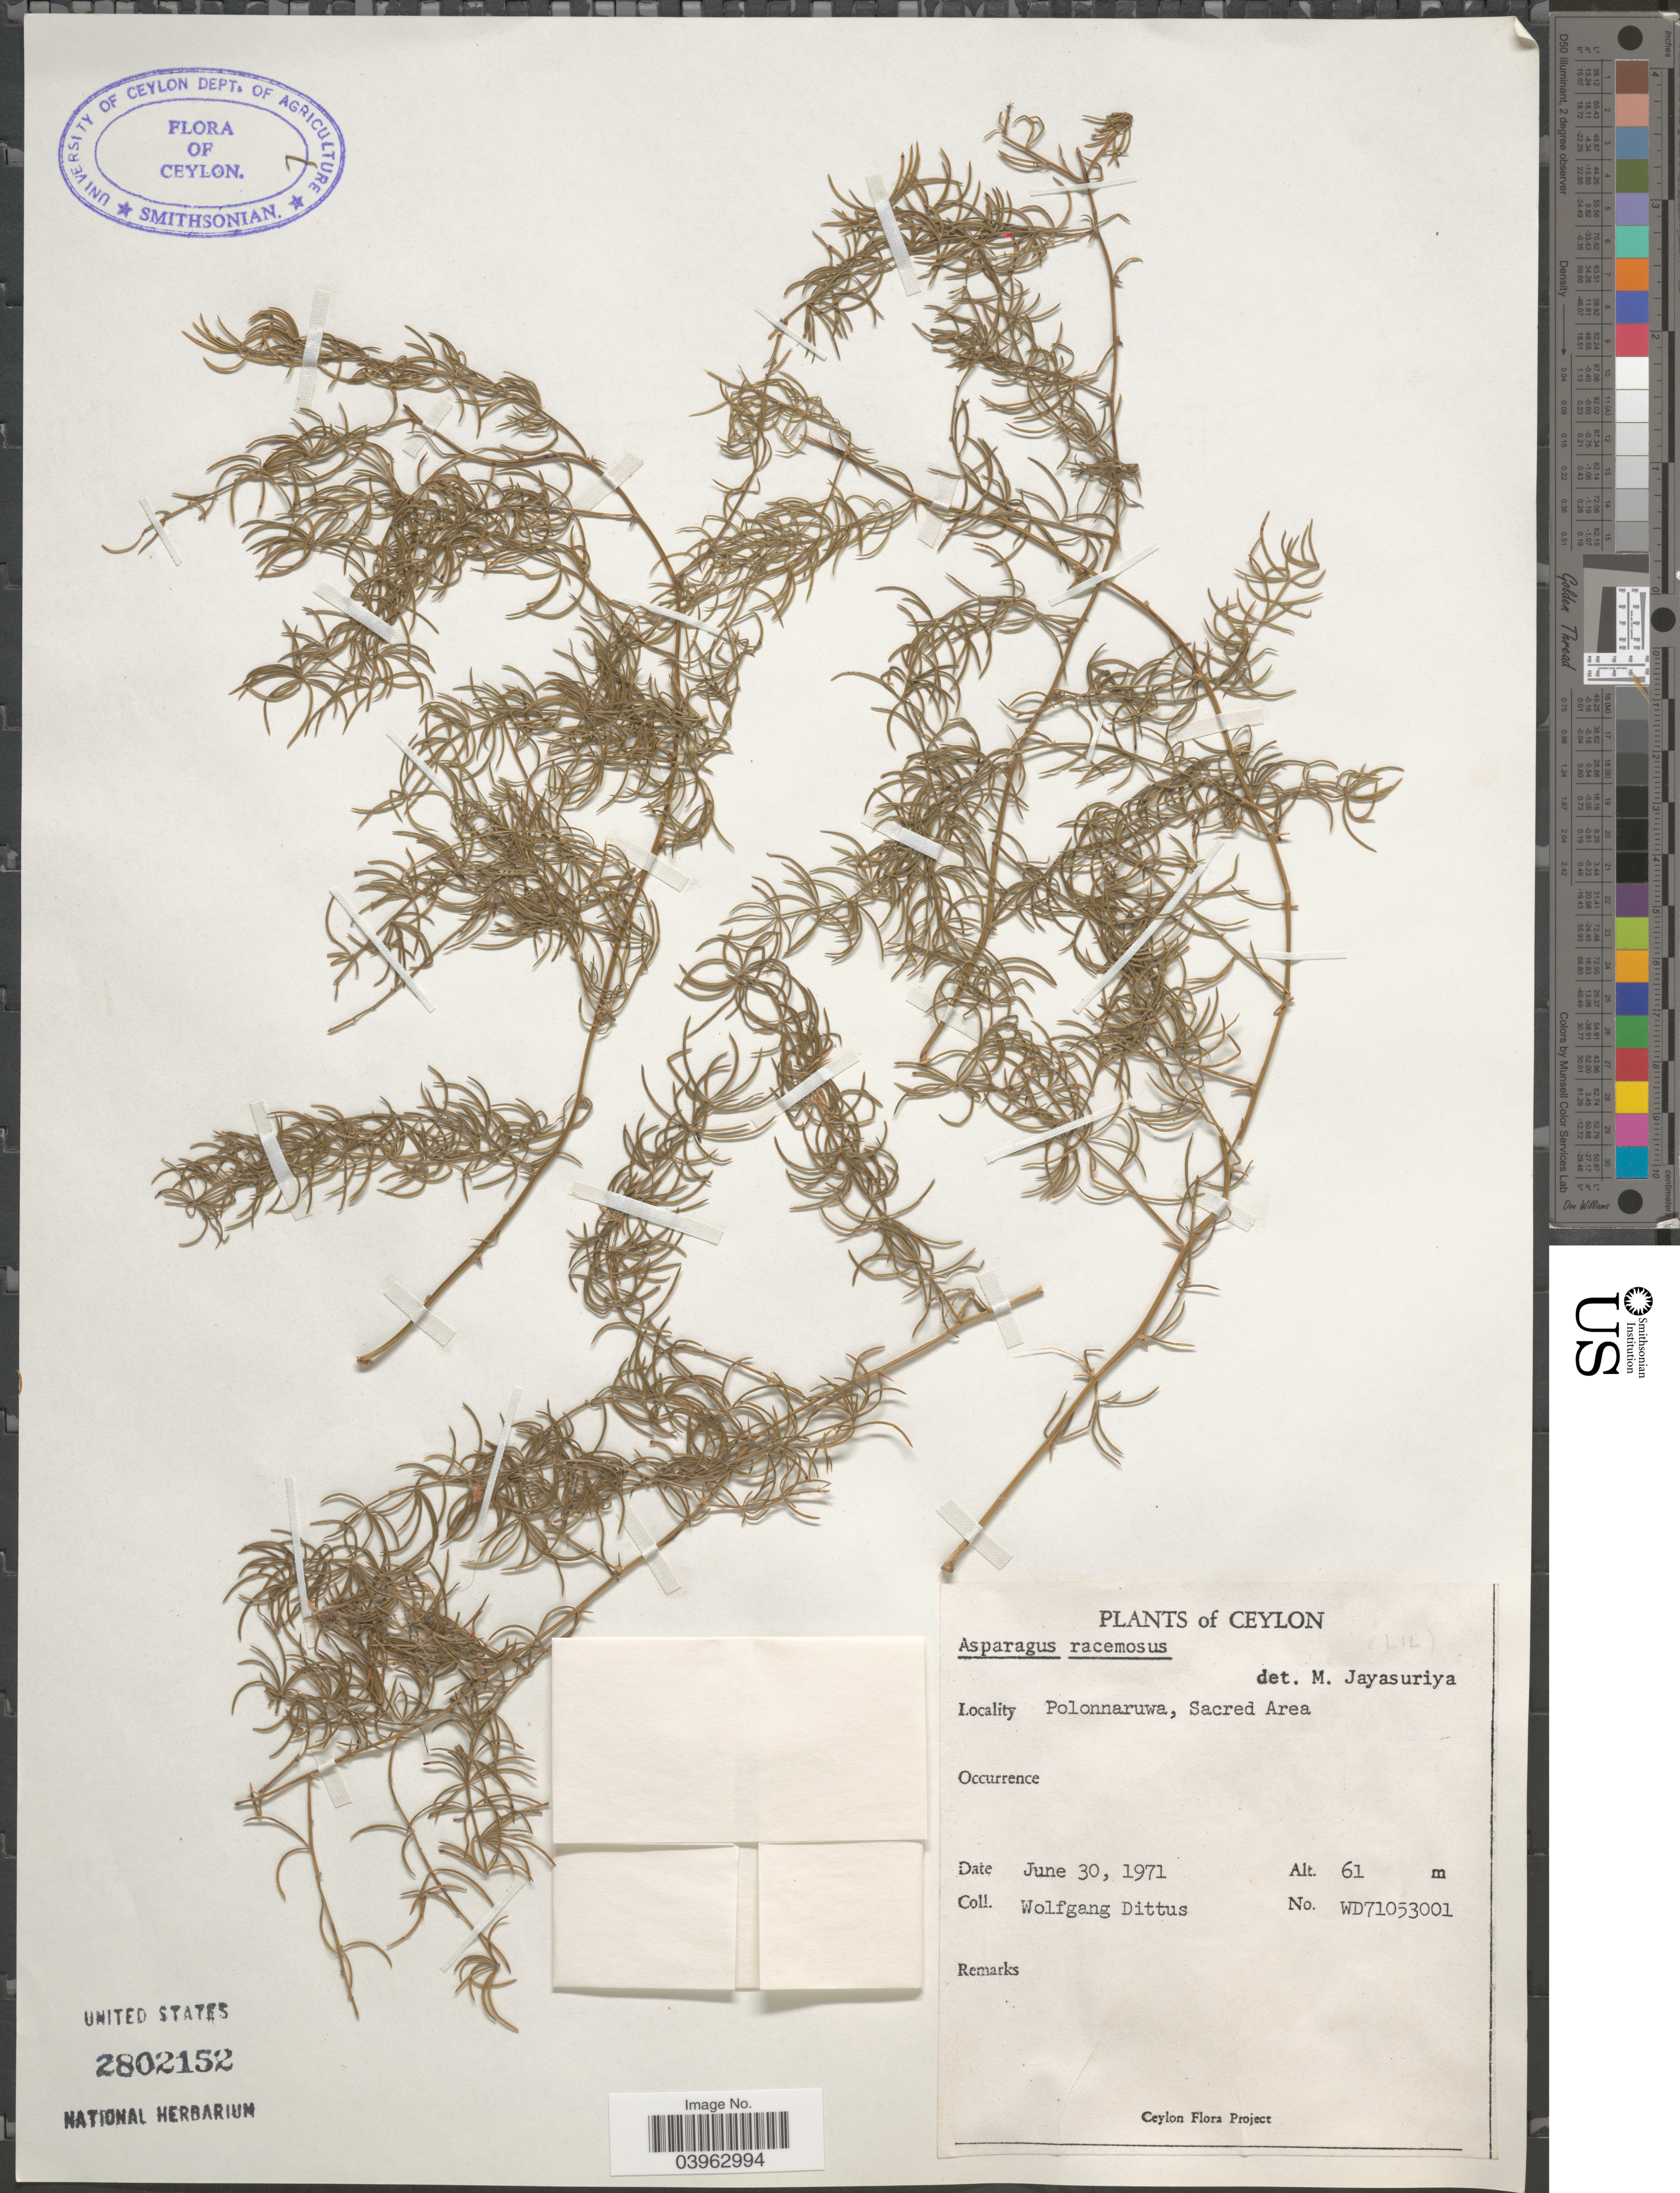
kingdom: Plantae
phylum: Tracheophyta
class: Liliopsida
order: Asparagales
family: Asparagaceae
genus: Asparagus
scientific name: Asparagus racemosus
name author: Willd.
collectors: W. Dittus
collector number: WD71053001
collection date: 1971-06-30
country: Sri Lanka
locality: Ceylon. Polonnaruwa, Sacred Area.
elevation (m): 61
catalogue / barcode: US 2802152